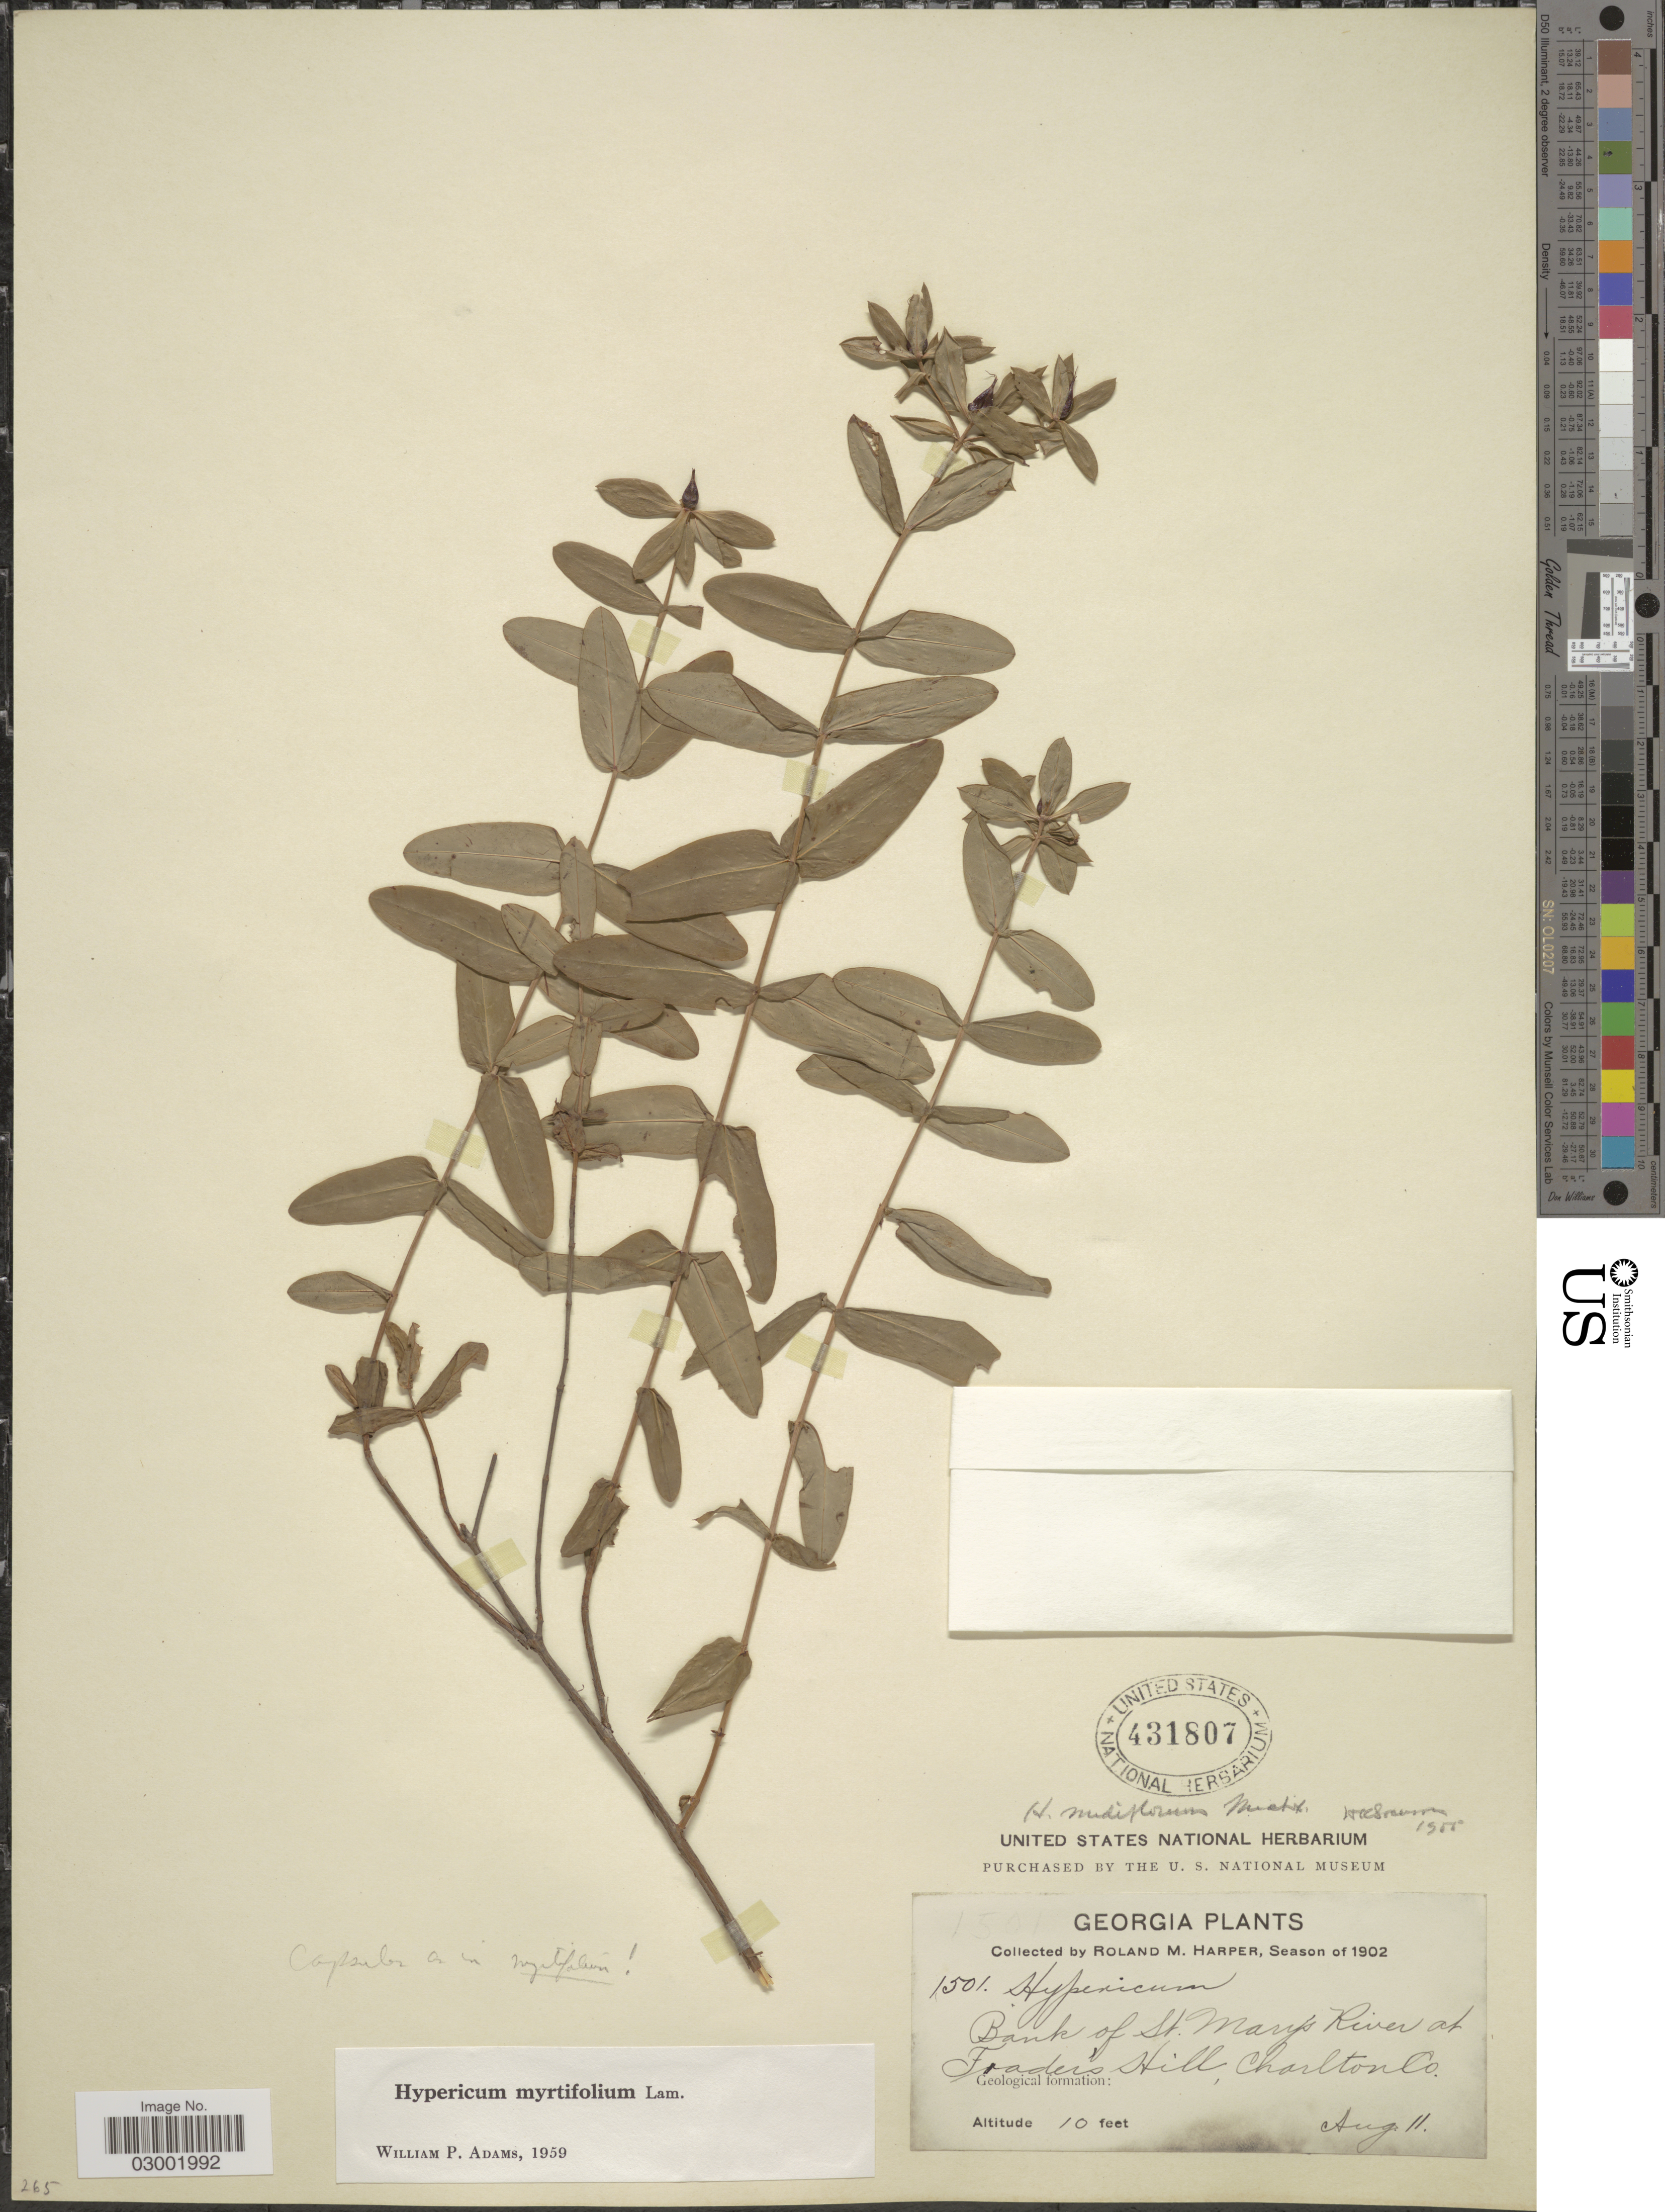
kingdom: Plantae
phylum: Tracheophyta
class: Magnoliopsida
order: Malpighiales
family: Hypericaceae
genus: Hypericum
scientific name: Hypericum myrtifolium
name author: Lam.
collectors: R. M. Harper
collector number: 1501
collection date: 1902-08-11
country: United States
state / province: Georgia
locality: Bank of St. Mary's River at Trader's Hill, Charlton Co.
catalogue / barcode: US 431807